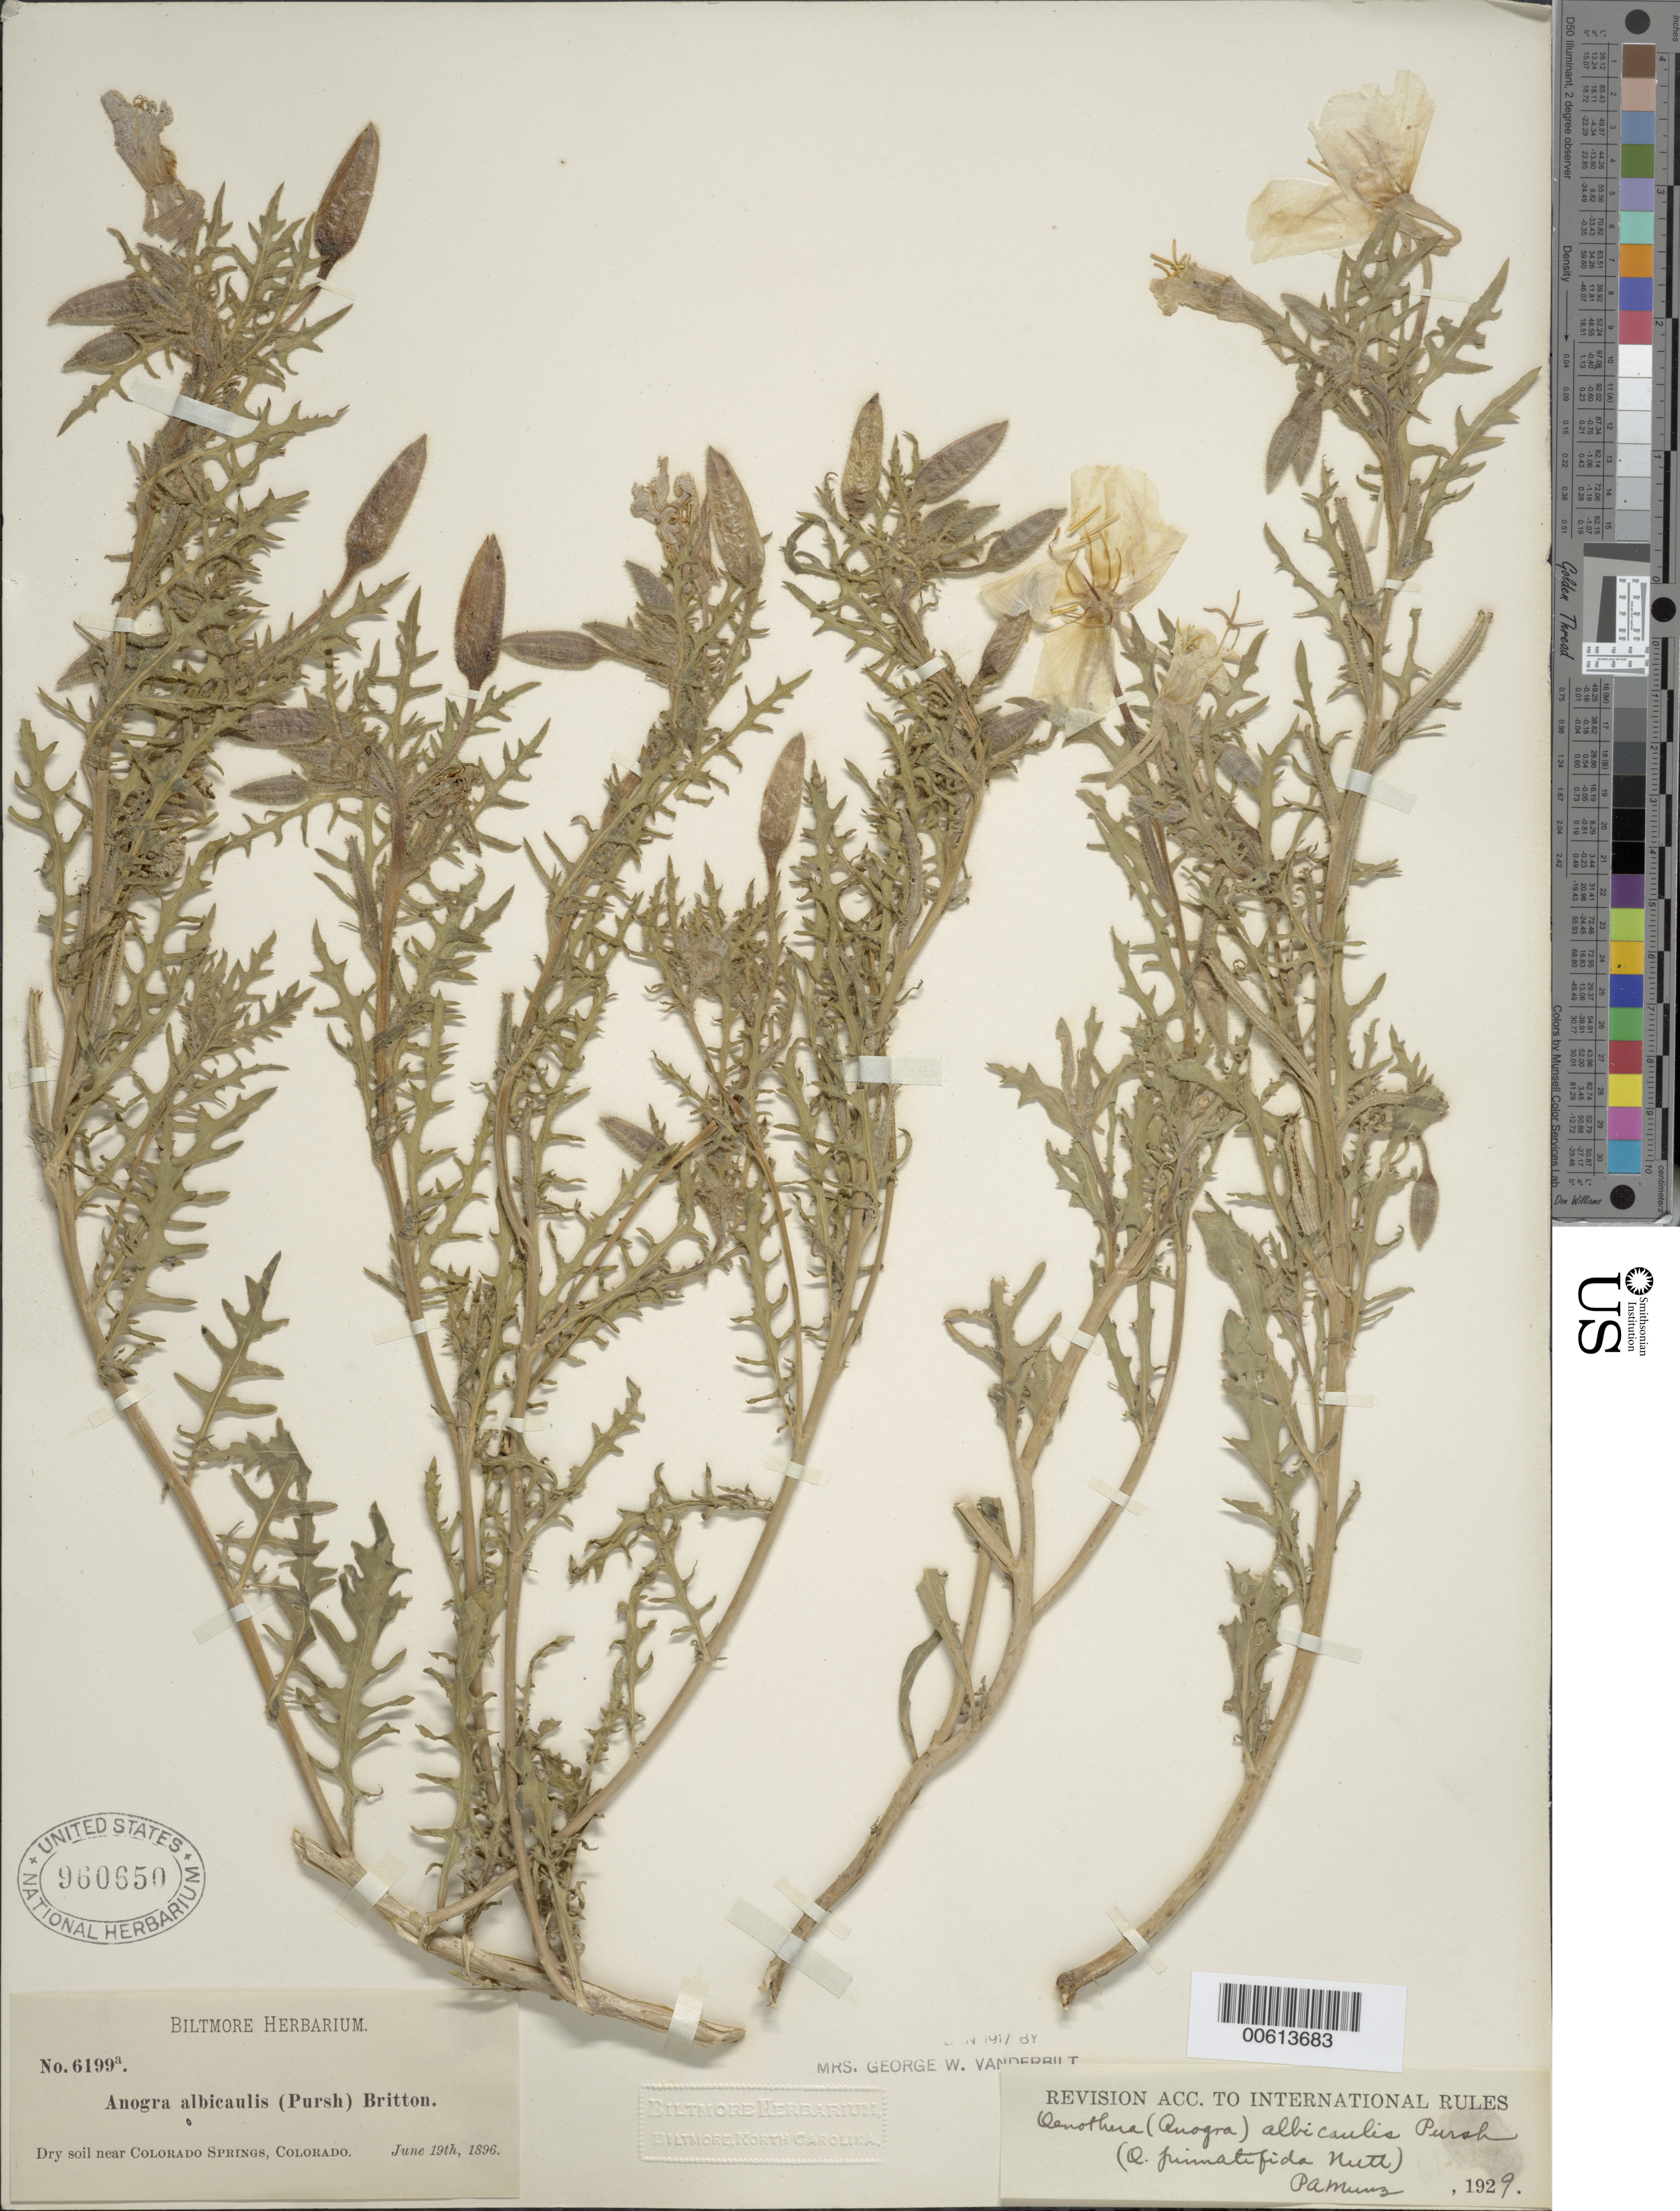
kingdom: Plantae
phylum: Tracheophyta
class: Magnoliopsida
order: Myrtales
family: Onagraceae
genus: Oenothera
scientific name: Oenothera albicaulis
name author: Pursh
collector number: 6199a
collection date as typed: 19 Jun 1896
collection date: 1896-06-19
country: United States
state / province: Colorado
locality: Near Colorado Springs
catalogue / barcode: US 960650